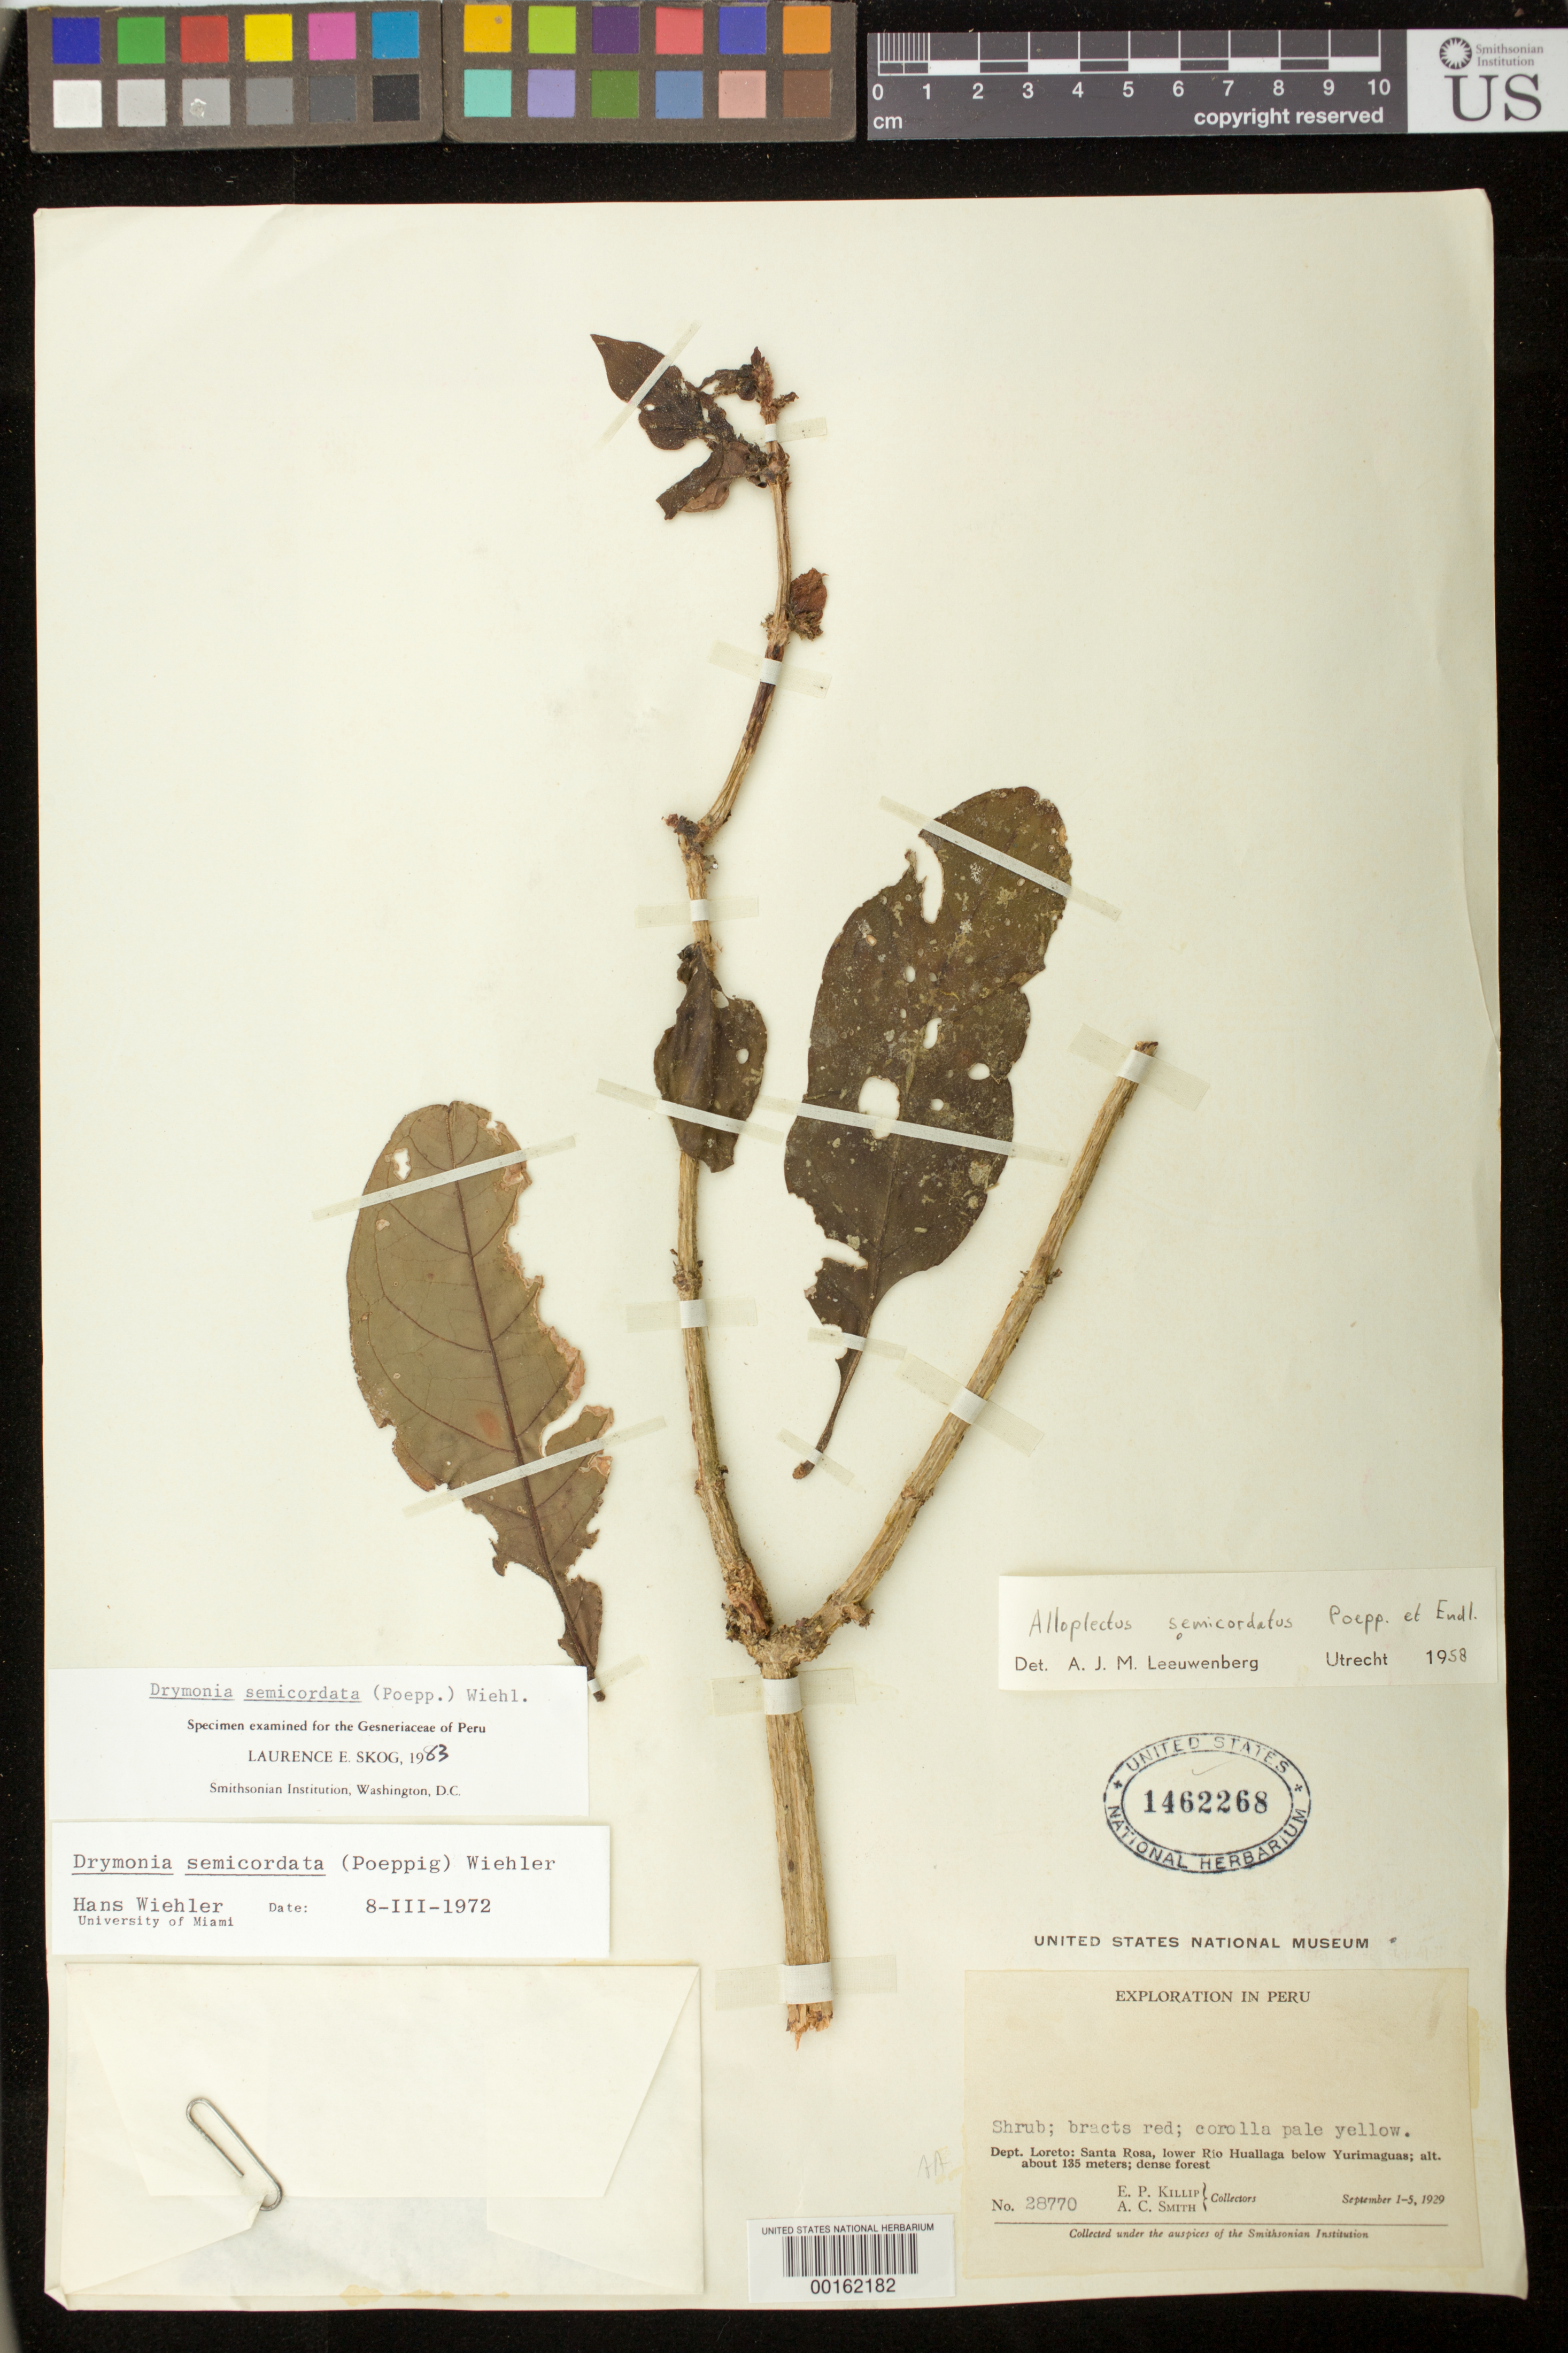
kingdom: Plantae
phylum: Tracheophyta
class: Magnoliopsida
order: Lamiales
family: Gesneriaceae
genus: Drymonia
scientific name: Drymonia semicordata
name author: (Poepp.) Wiehler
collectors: E. P. Killip & A. C. Smith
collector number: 28770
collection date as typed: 1-5 Sep 1929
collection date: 1929-09-01/1929-09-05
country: Peru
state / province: Loreto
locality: Santa Rosa, lower Rio Huallaga below Yurimaguas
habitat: Dense forest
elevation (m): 135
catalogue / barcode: US 1462268